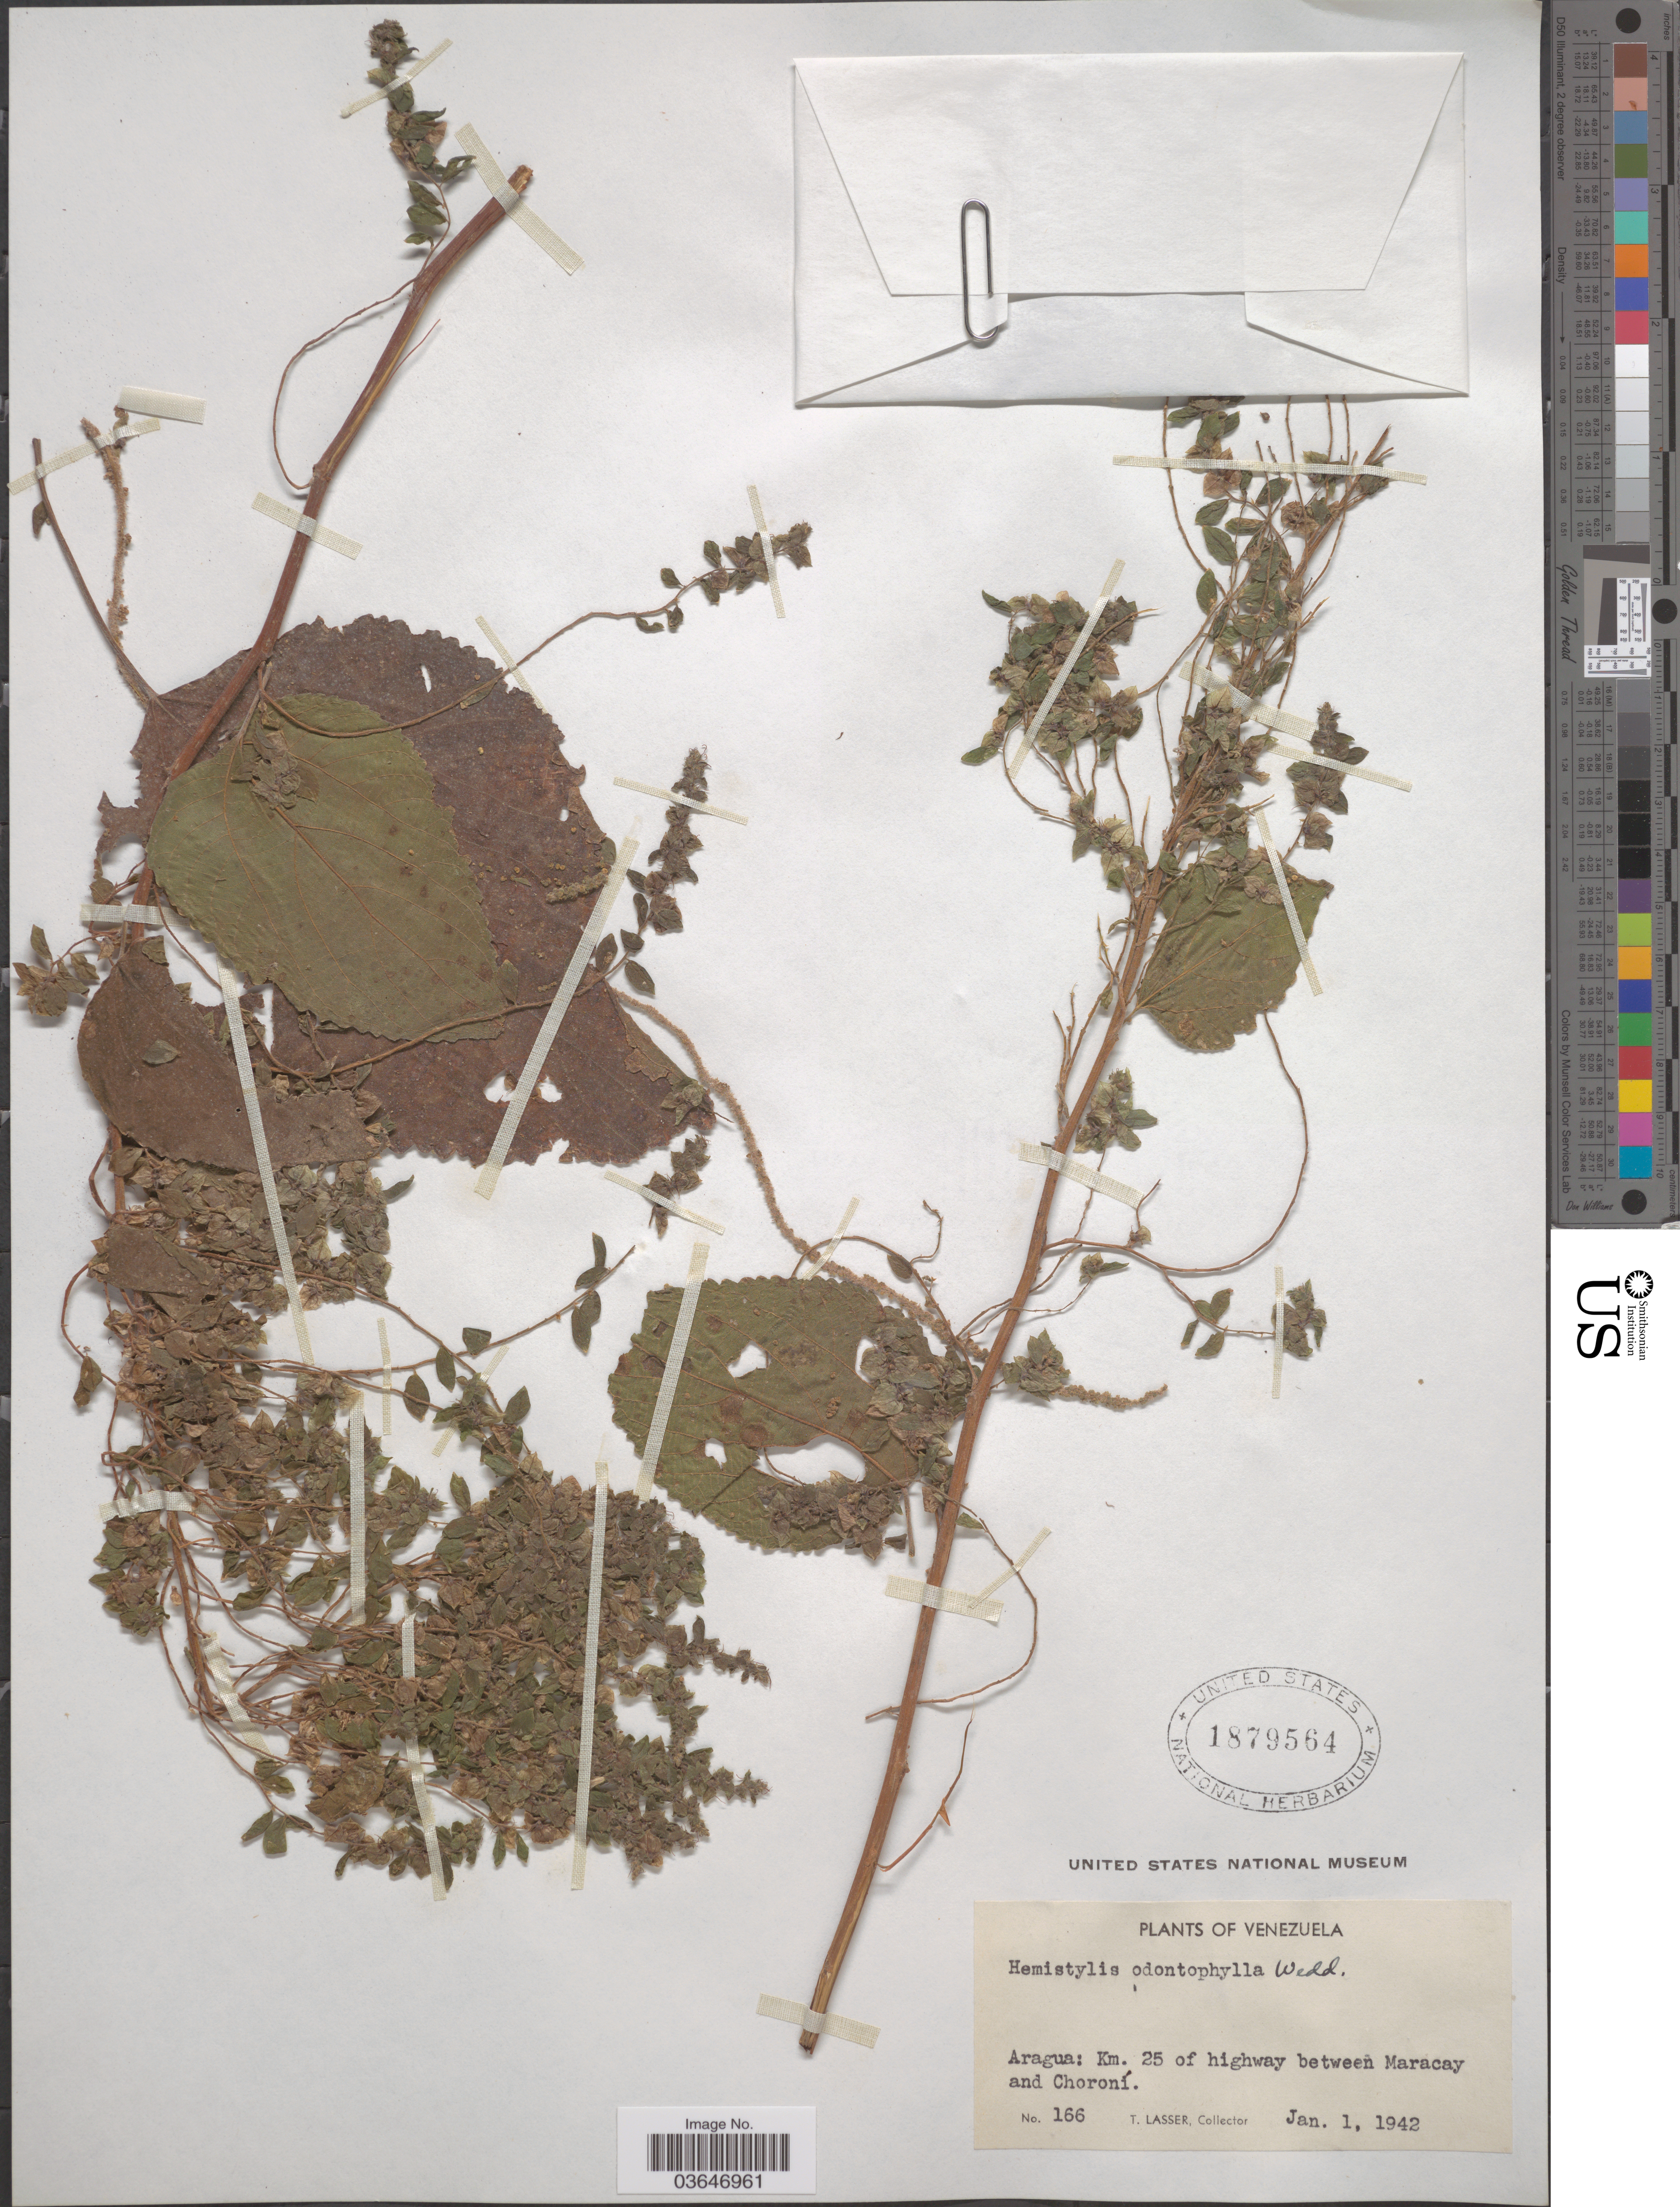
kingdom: Plantae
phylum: Tracheophyta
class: Magnoliopsida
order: Rosales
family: Urticaceae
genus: Hemistylus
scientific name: Hemistylus odontophylla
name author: Wedd. in DC.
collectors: T. Lasser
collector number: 166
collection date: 1942-01-01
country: Venezuela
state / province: Aragua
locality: Km. 25 of highway between Maracay and Choroní.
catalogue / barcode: US 1879564